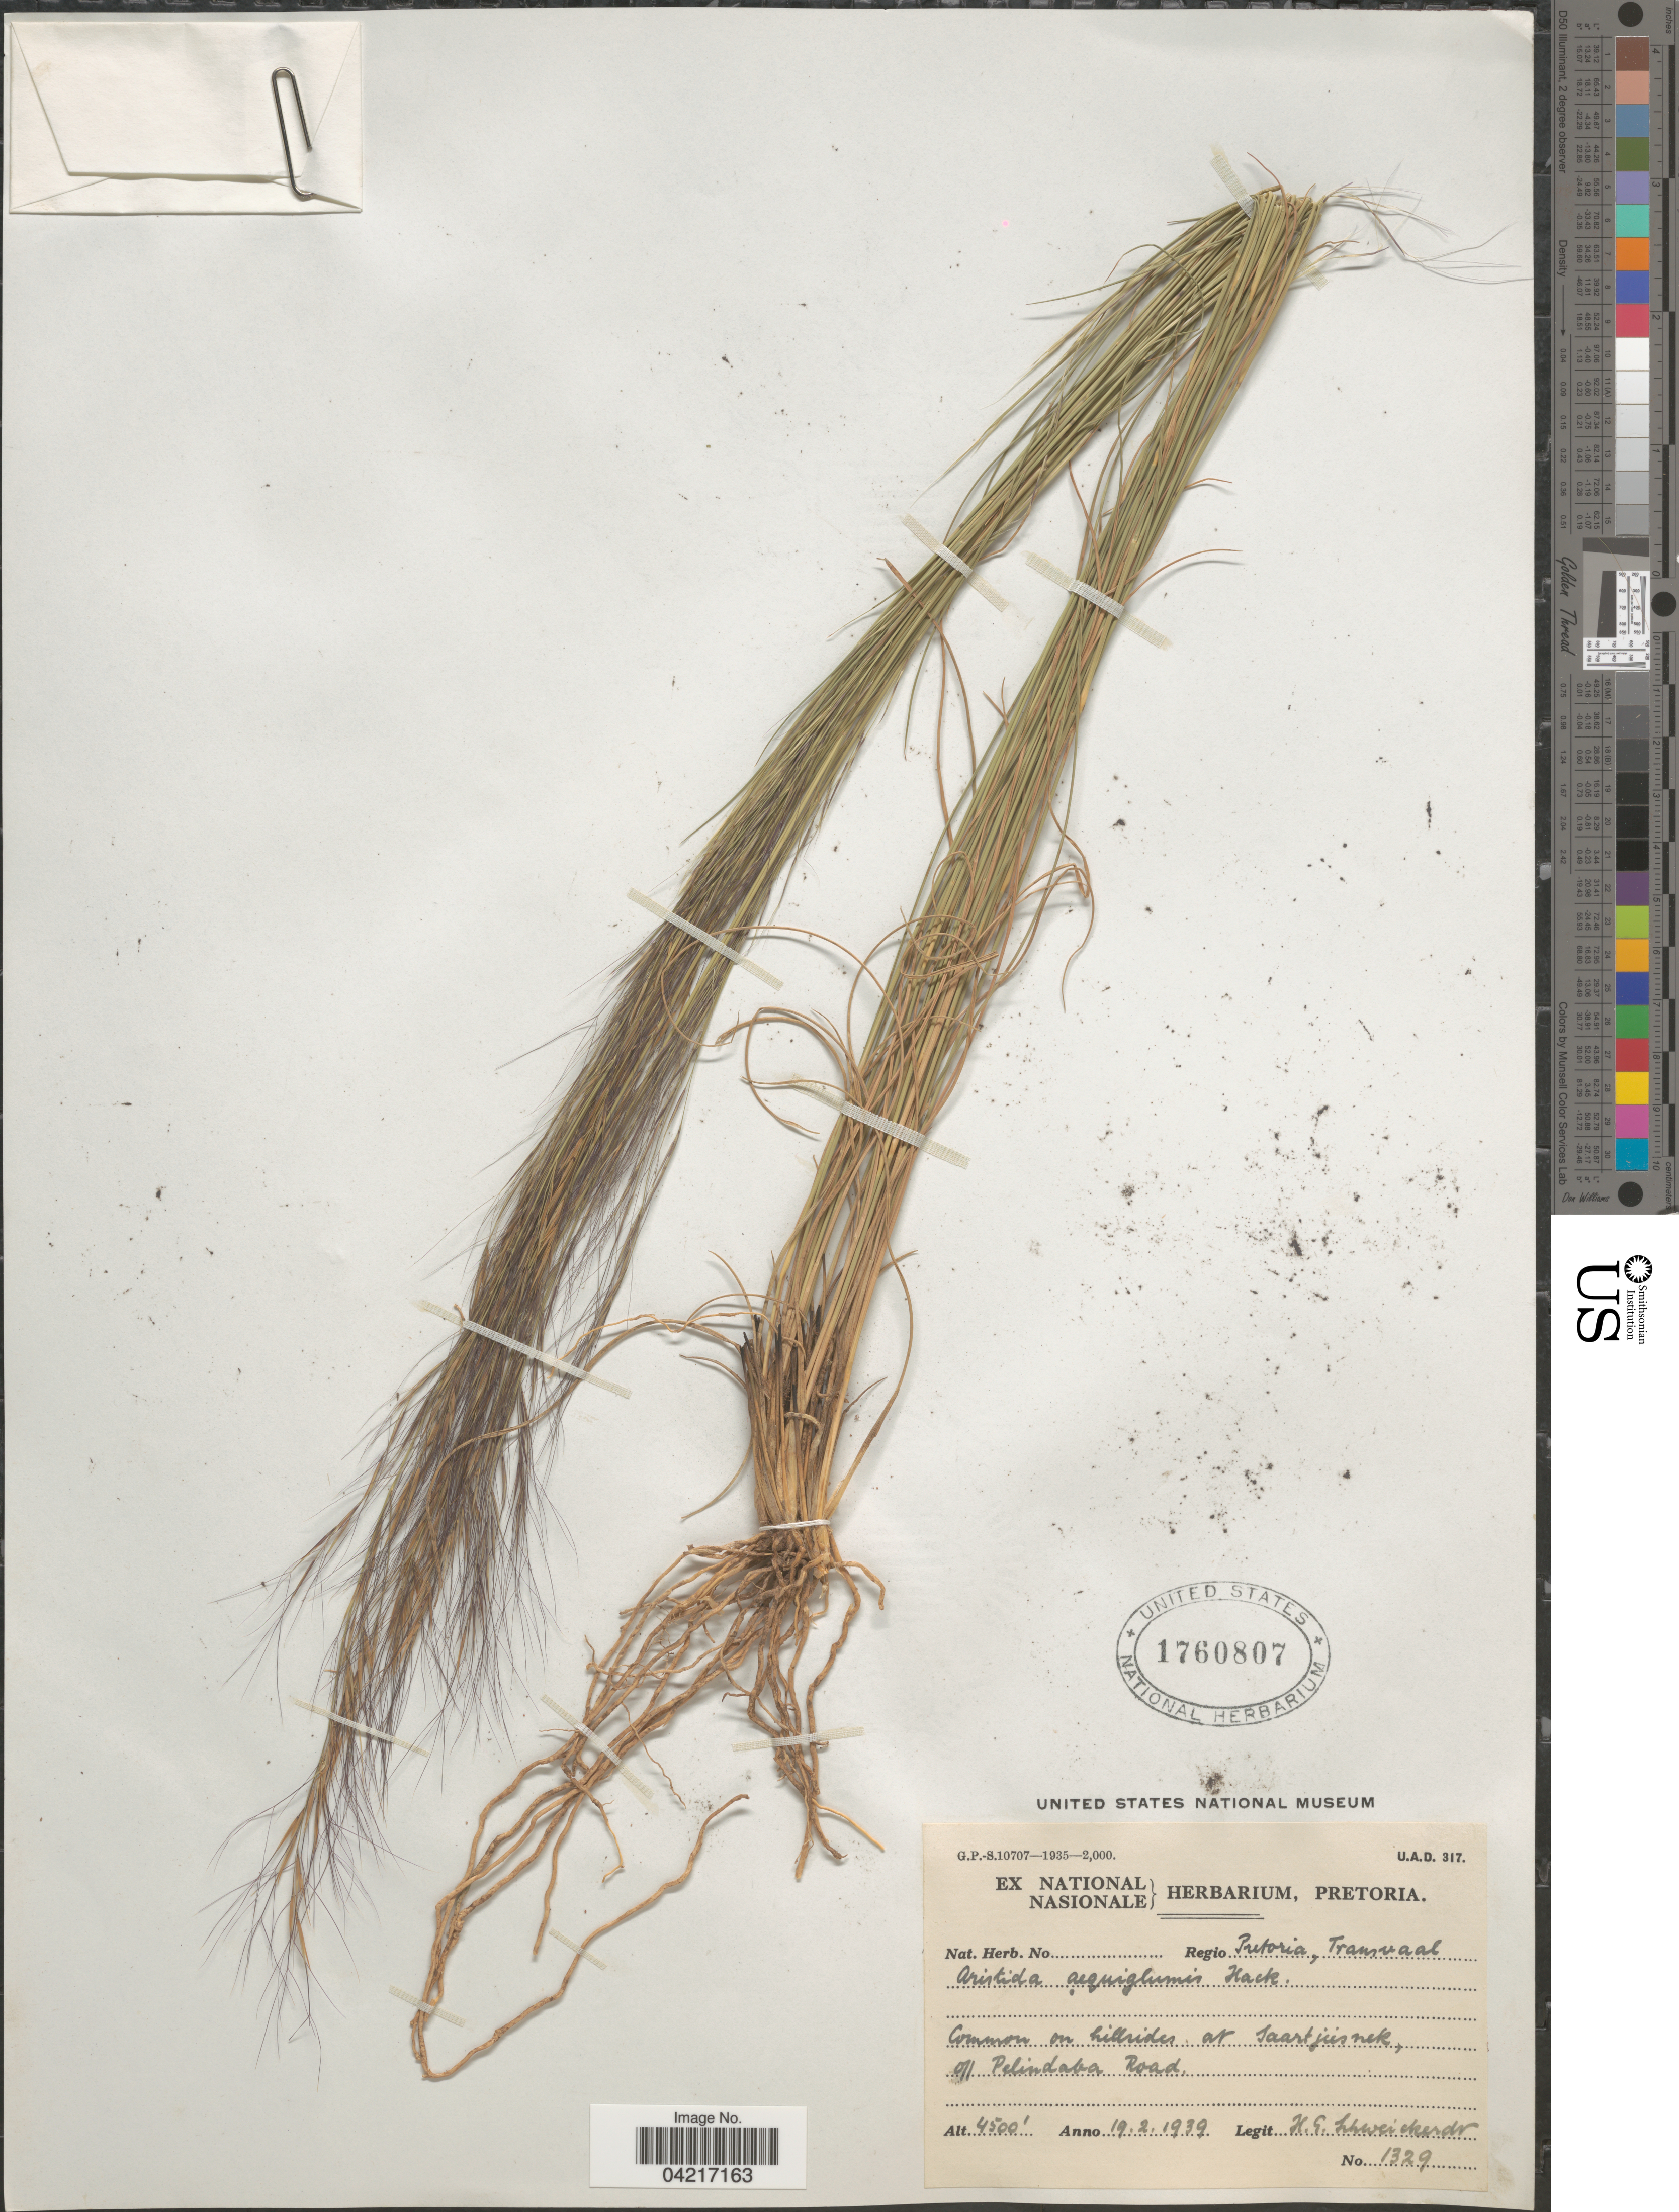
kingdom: Plantae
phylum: Tracheophyta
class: Liliopsida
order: Poales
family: Poaceae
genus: Aristida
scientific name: Aristida aequiglumis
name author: Hack. in Schinz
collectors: H. Schweickerdt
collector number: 1329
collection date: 1939-02-19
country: South Africa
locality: Regio Pretoria, Transvaal. Common on hillsides at Saartjiesnek off Pelindaba Road.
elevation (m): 1372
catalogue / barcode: US 1760807